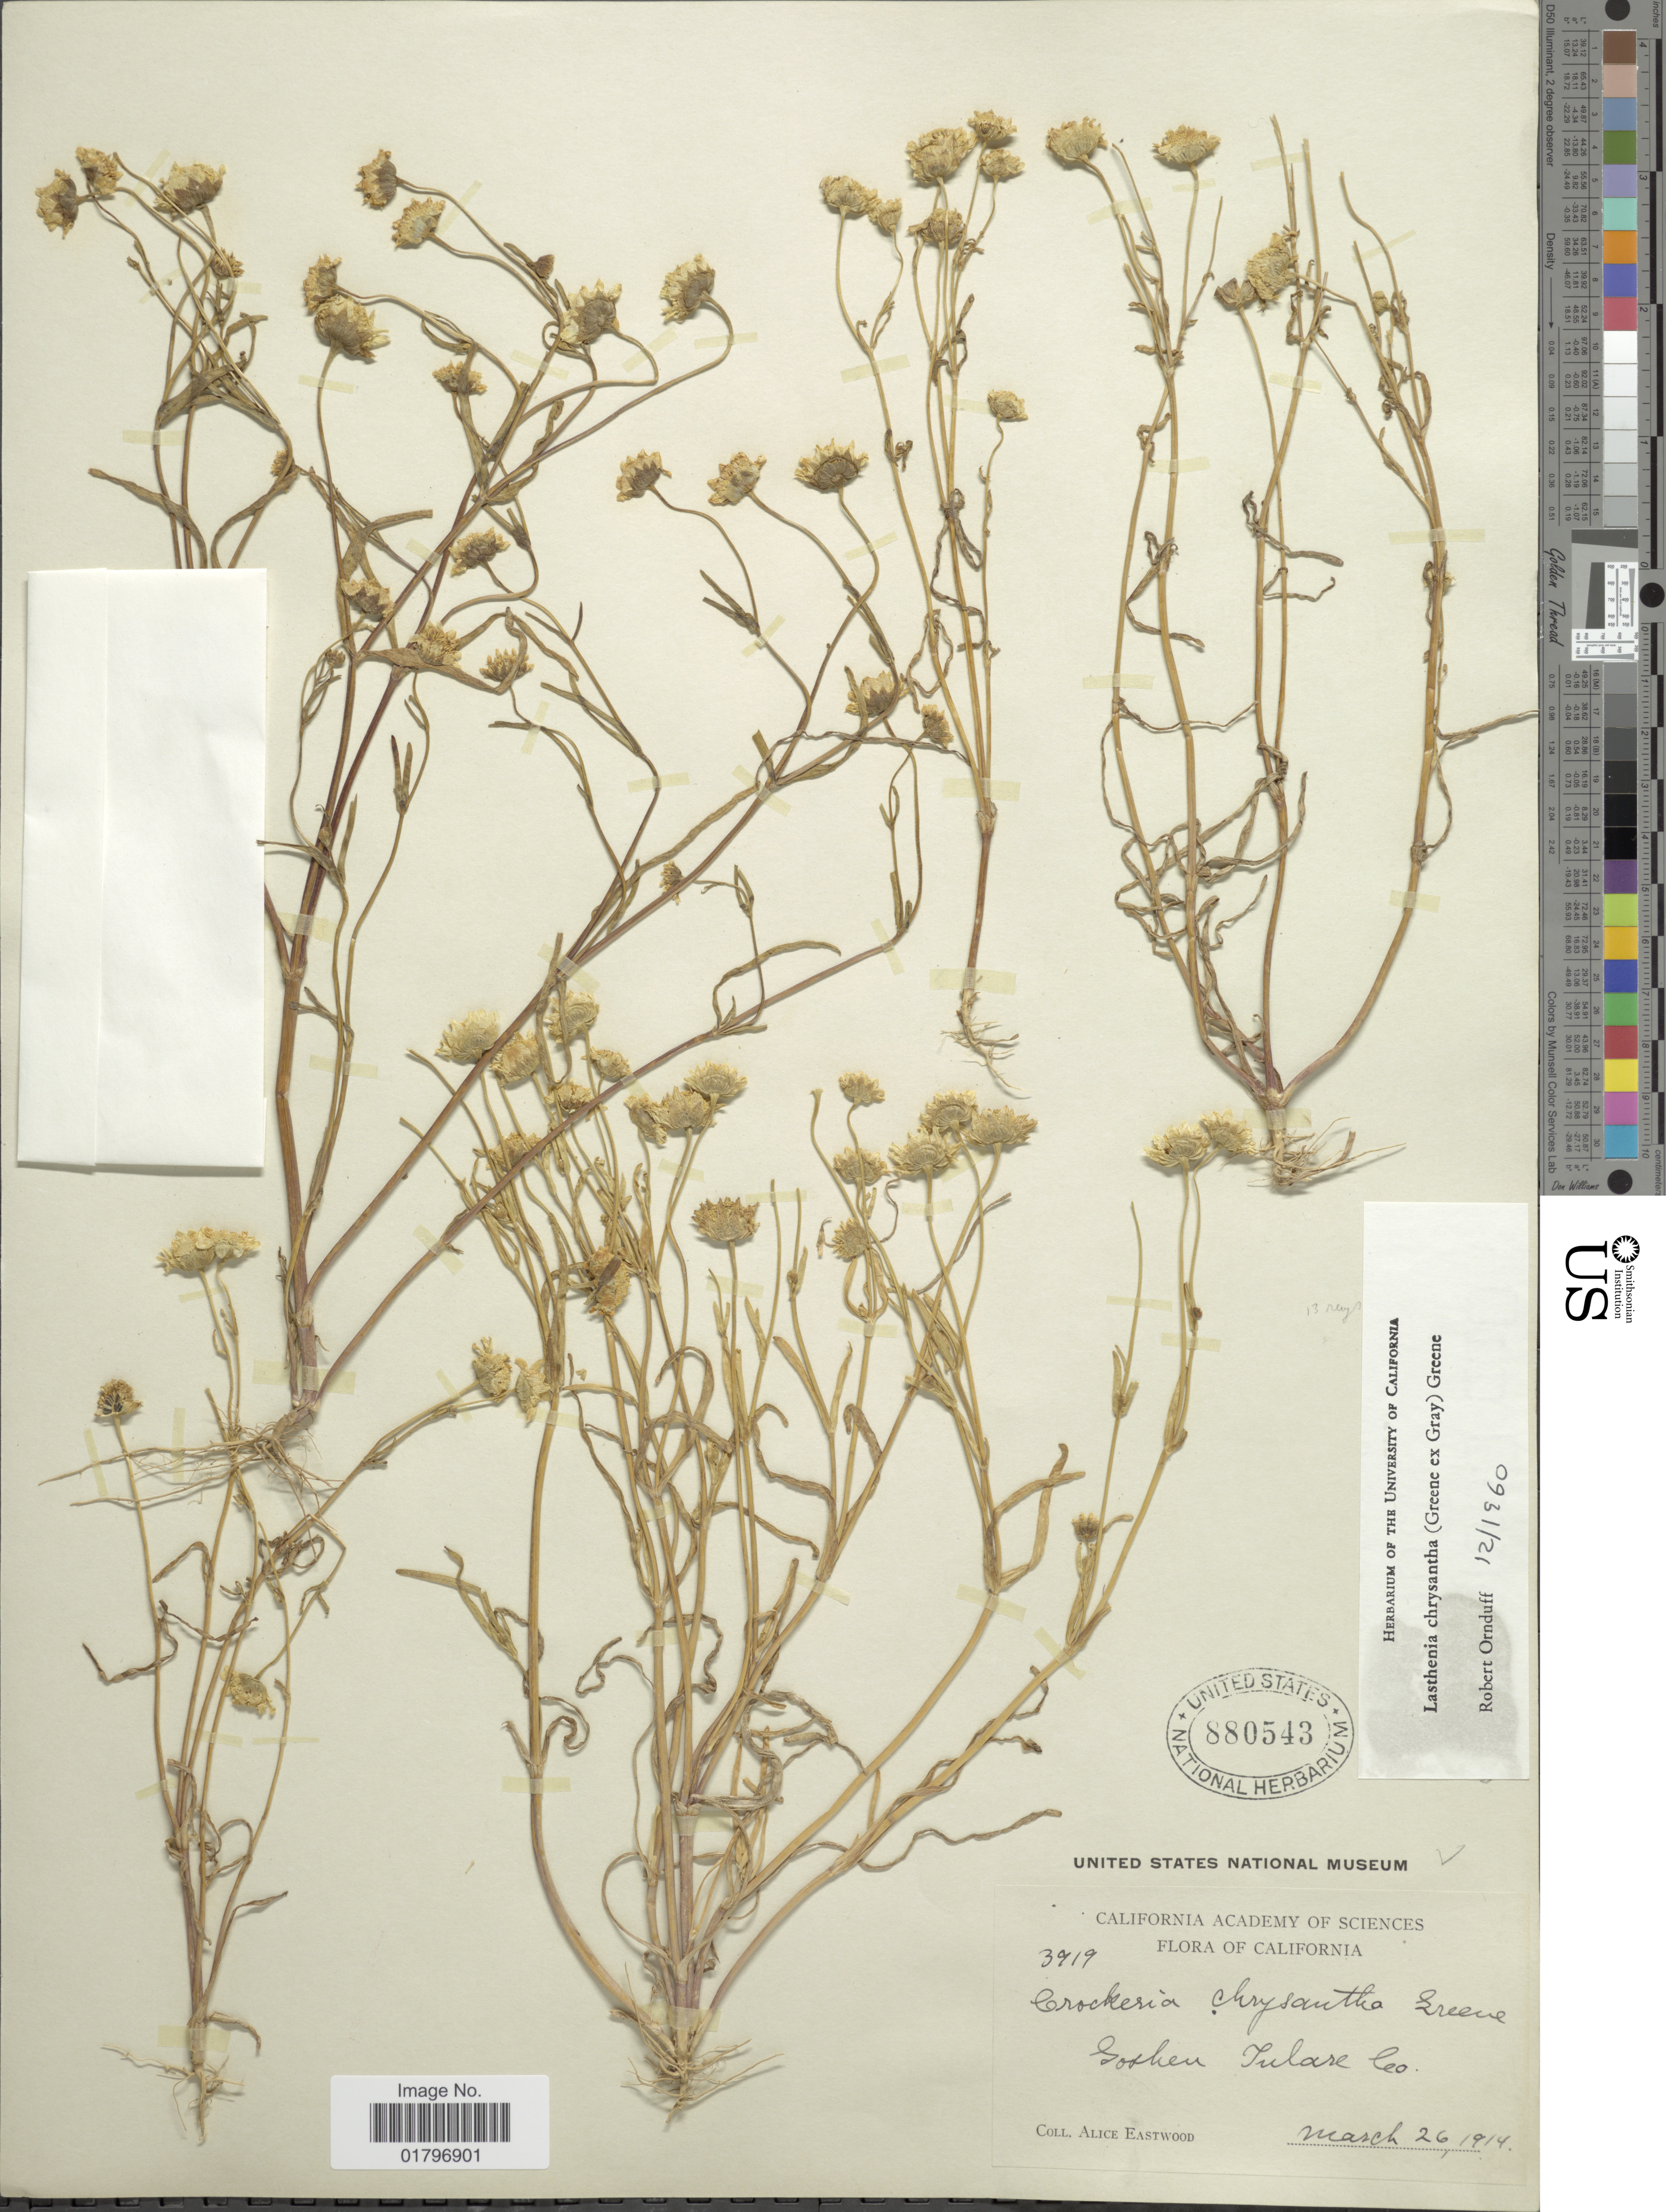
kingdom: Plantae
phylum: Tracheophyta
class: Magnoliopsida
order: Asterales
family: Asteraceae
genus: Lasthenia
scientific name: Lasthenia chrysantha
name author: (Greene ex A. Gray) Greene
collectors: A. Eastwood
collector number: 3919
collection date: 1914-03-26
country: United States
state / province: California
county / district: Tulare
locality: Goshen Tulare Co.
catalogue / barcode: US 880543